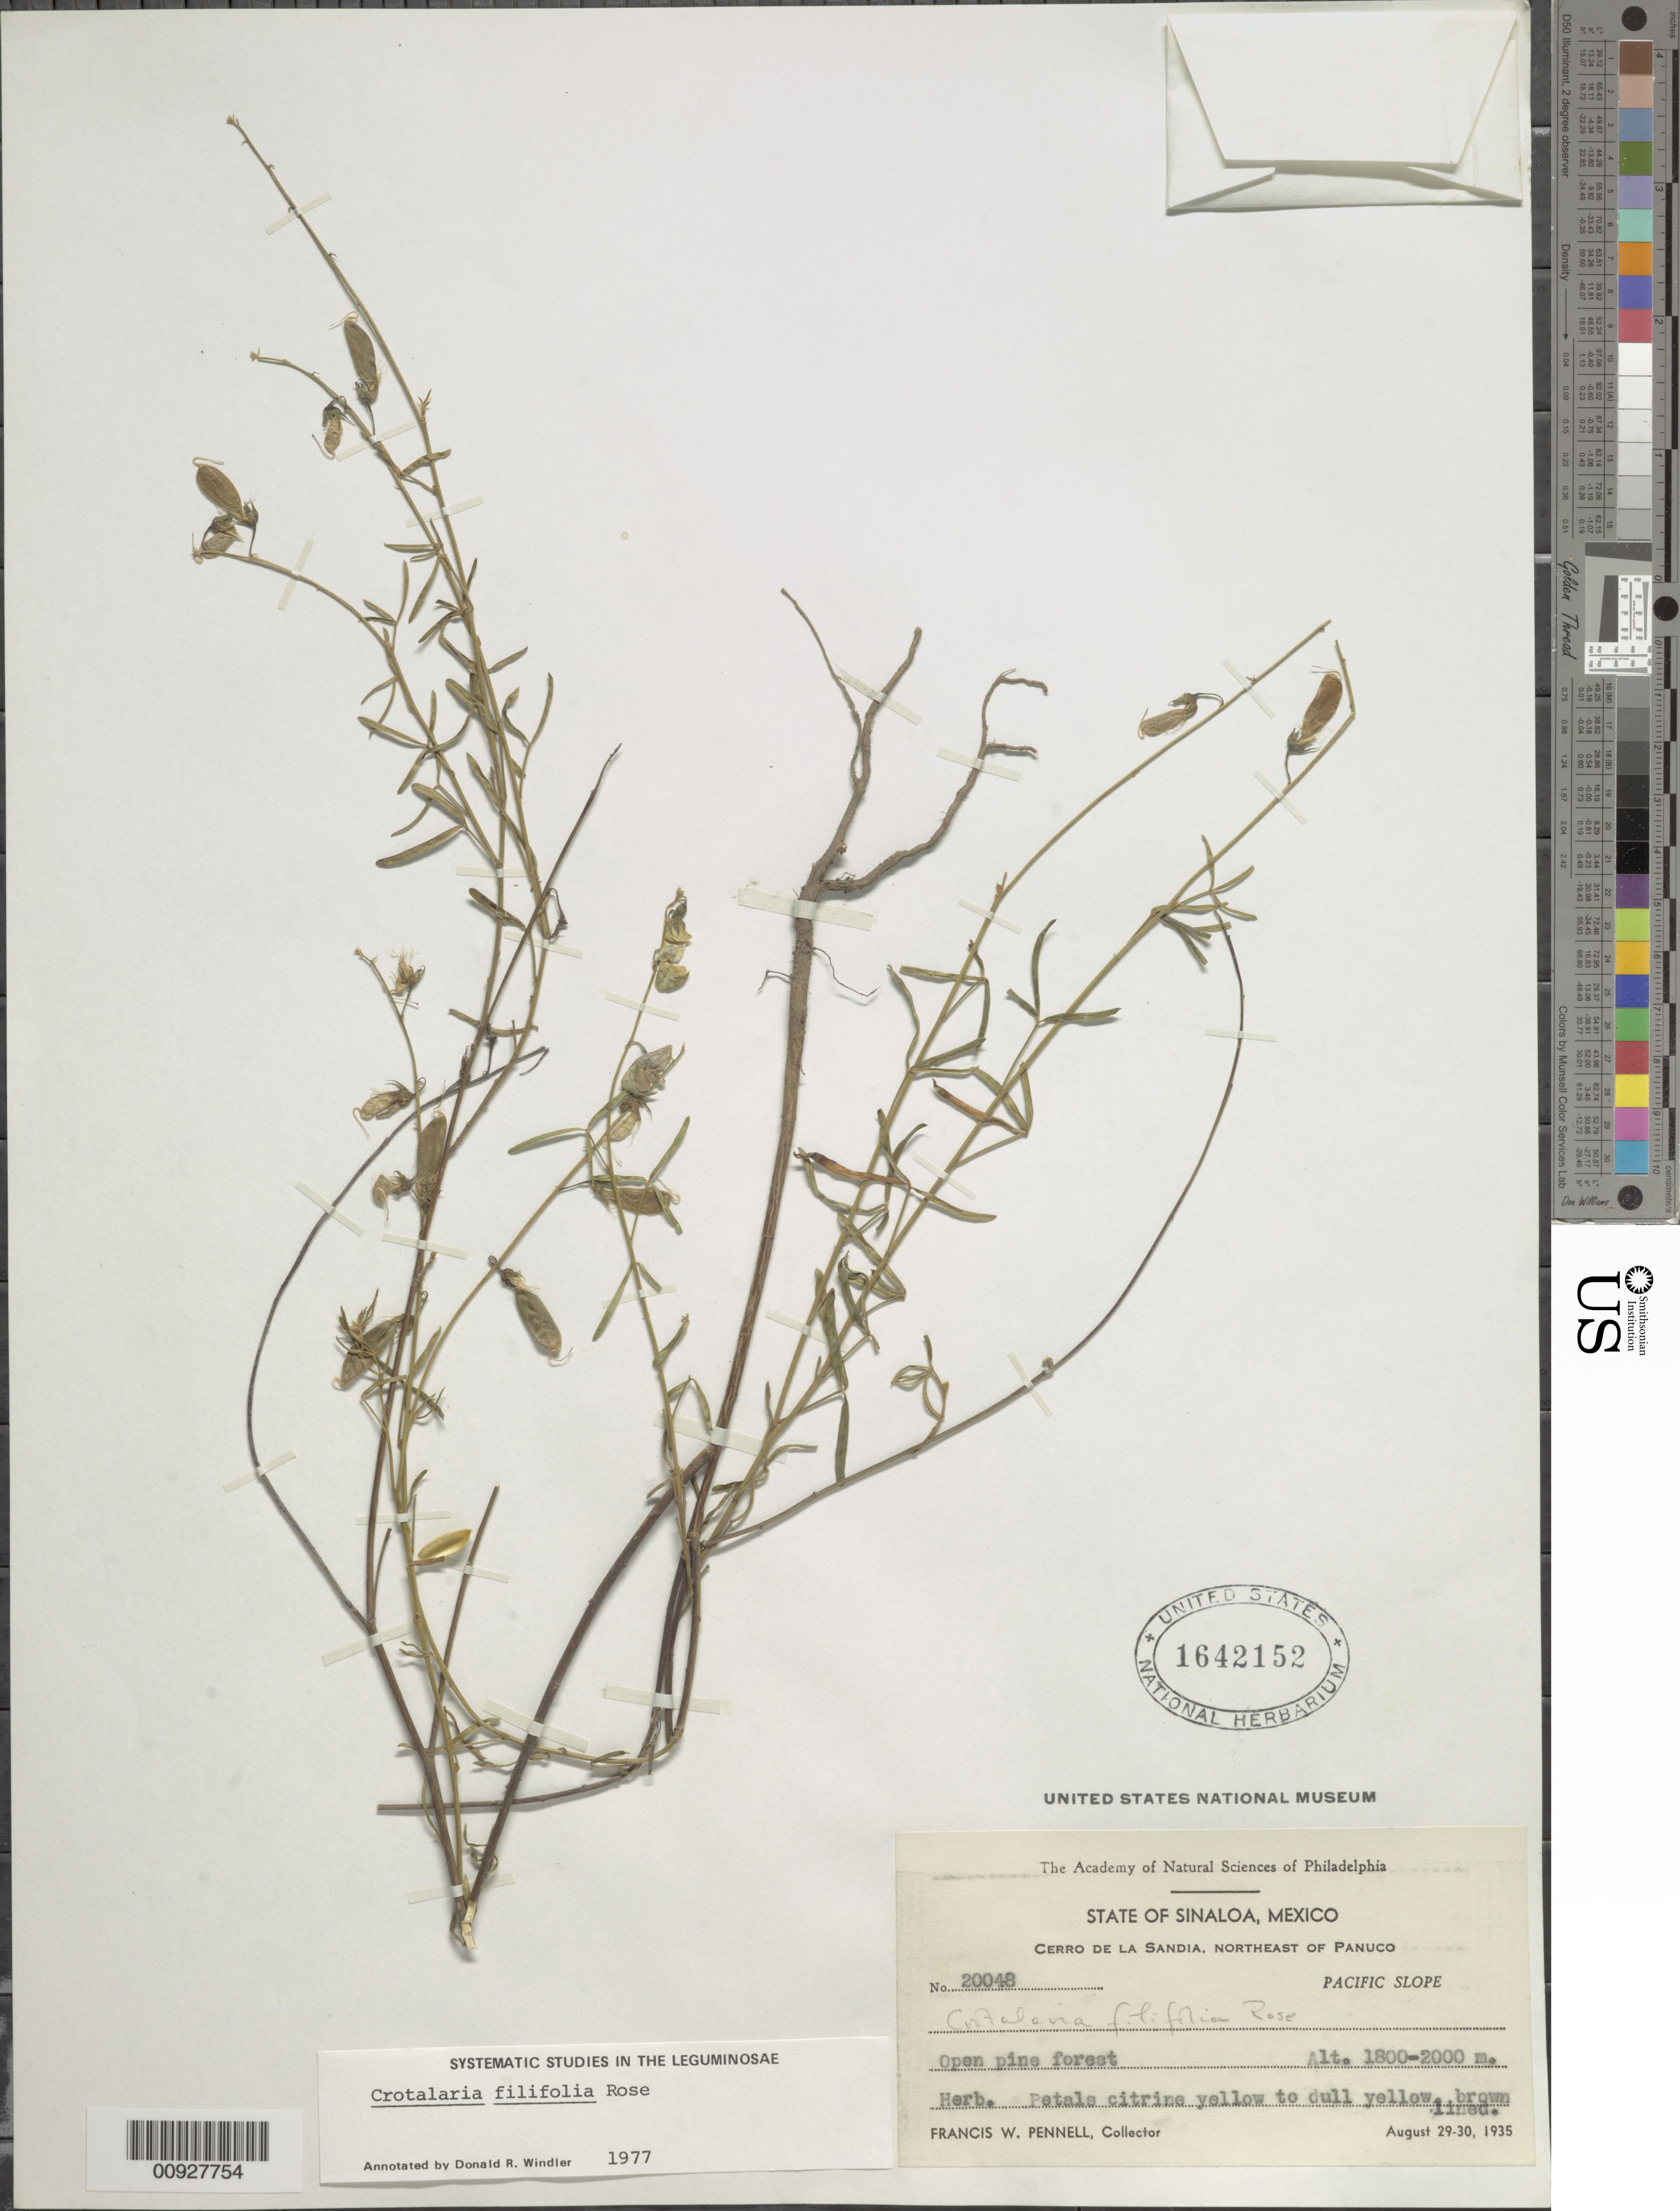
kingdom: Plantae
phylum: Tracheophyta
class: Magnoliopsida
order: Fabales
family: Fabaceae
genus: Crotalaria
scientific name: Crotalaria filifolia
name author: Rose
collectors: F. W. Pennell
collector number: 20048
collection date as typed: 29 Aug 1935 to 30 Aug 1935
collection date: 1935-08-29/1935-08-30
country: Mexico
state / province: Sinaloa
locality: Cerro de la Sandia, northeast of Panuco, Pacific Slope, State of Sinaloa.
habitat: Open pine forest.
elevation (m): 2000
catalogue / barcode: US 1642152